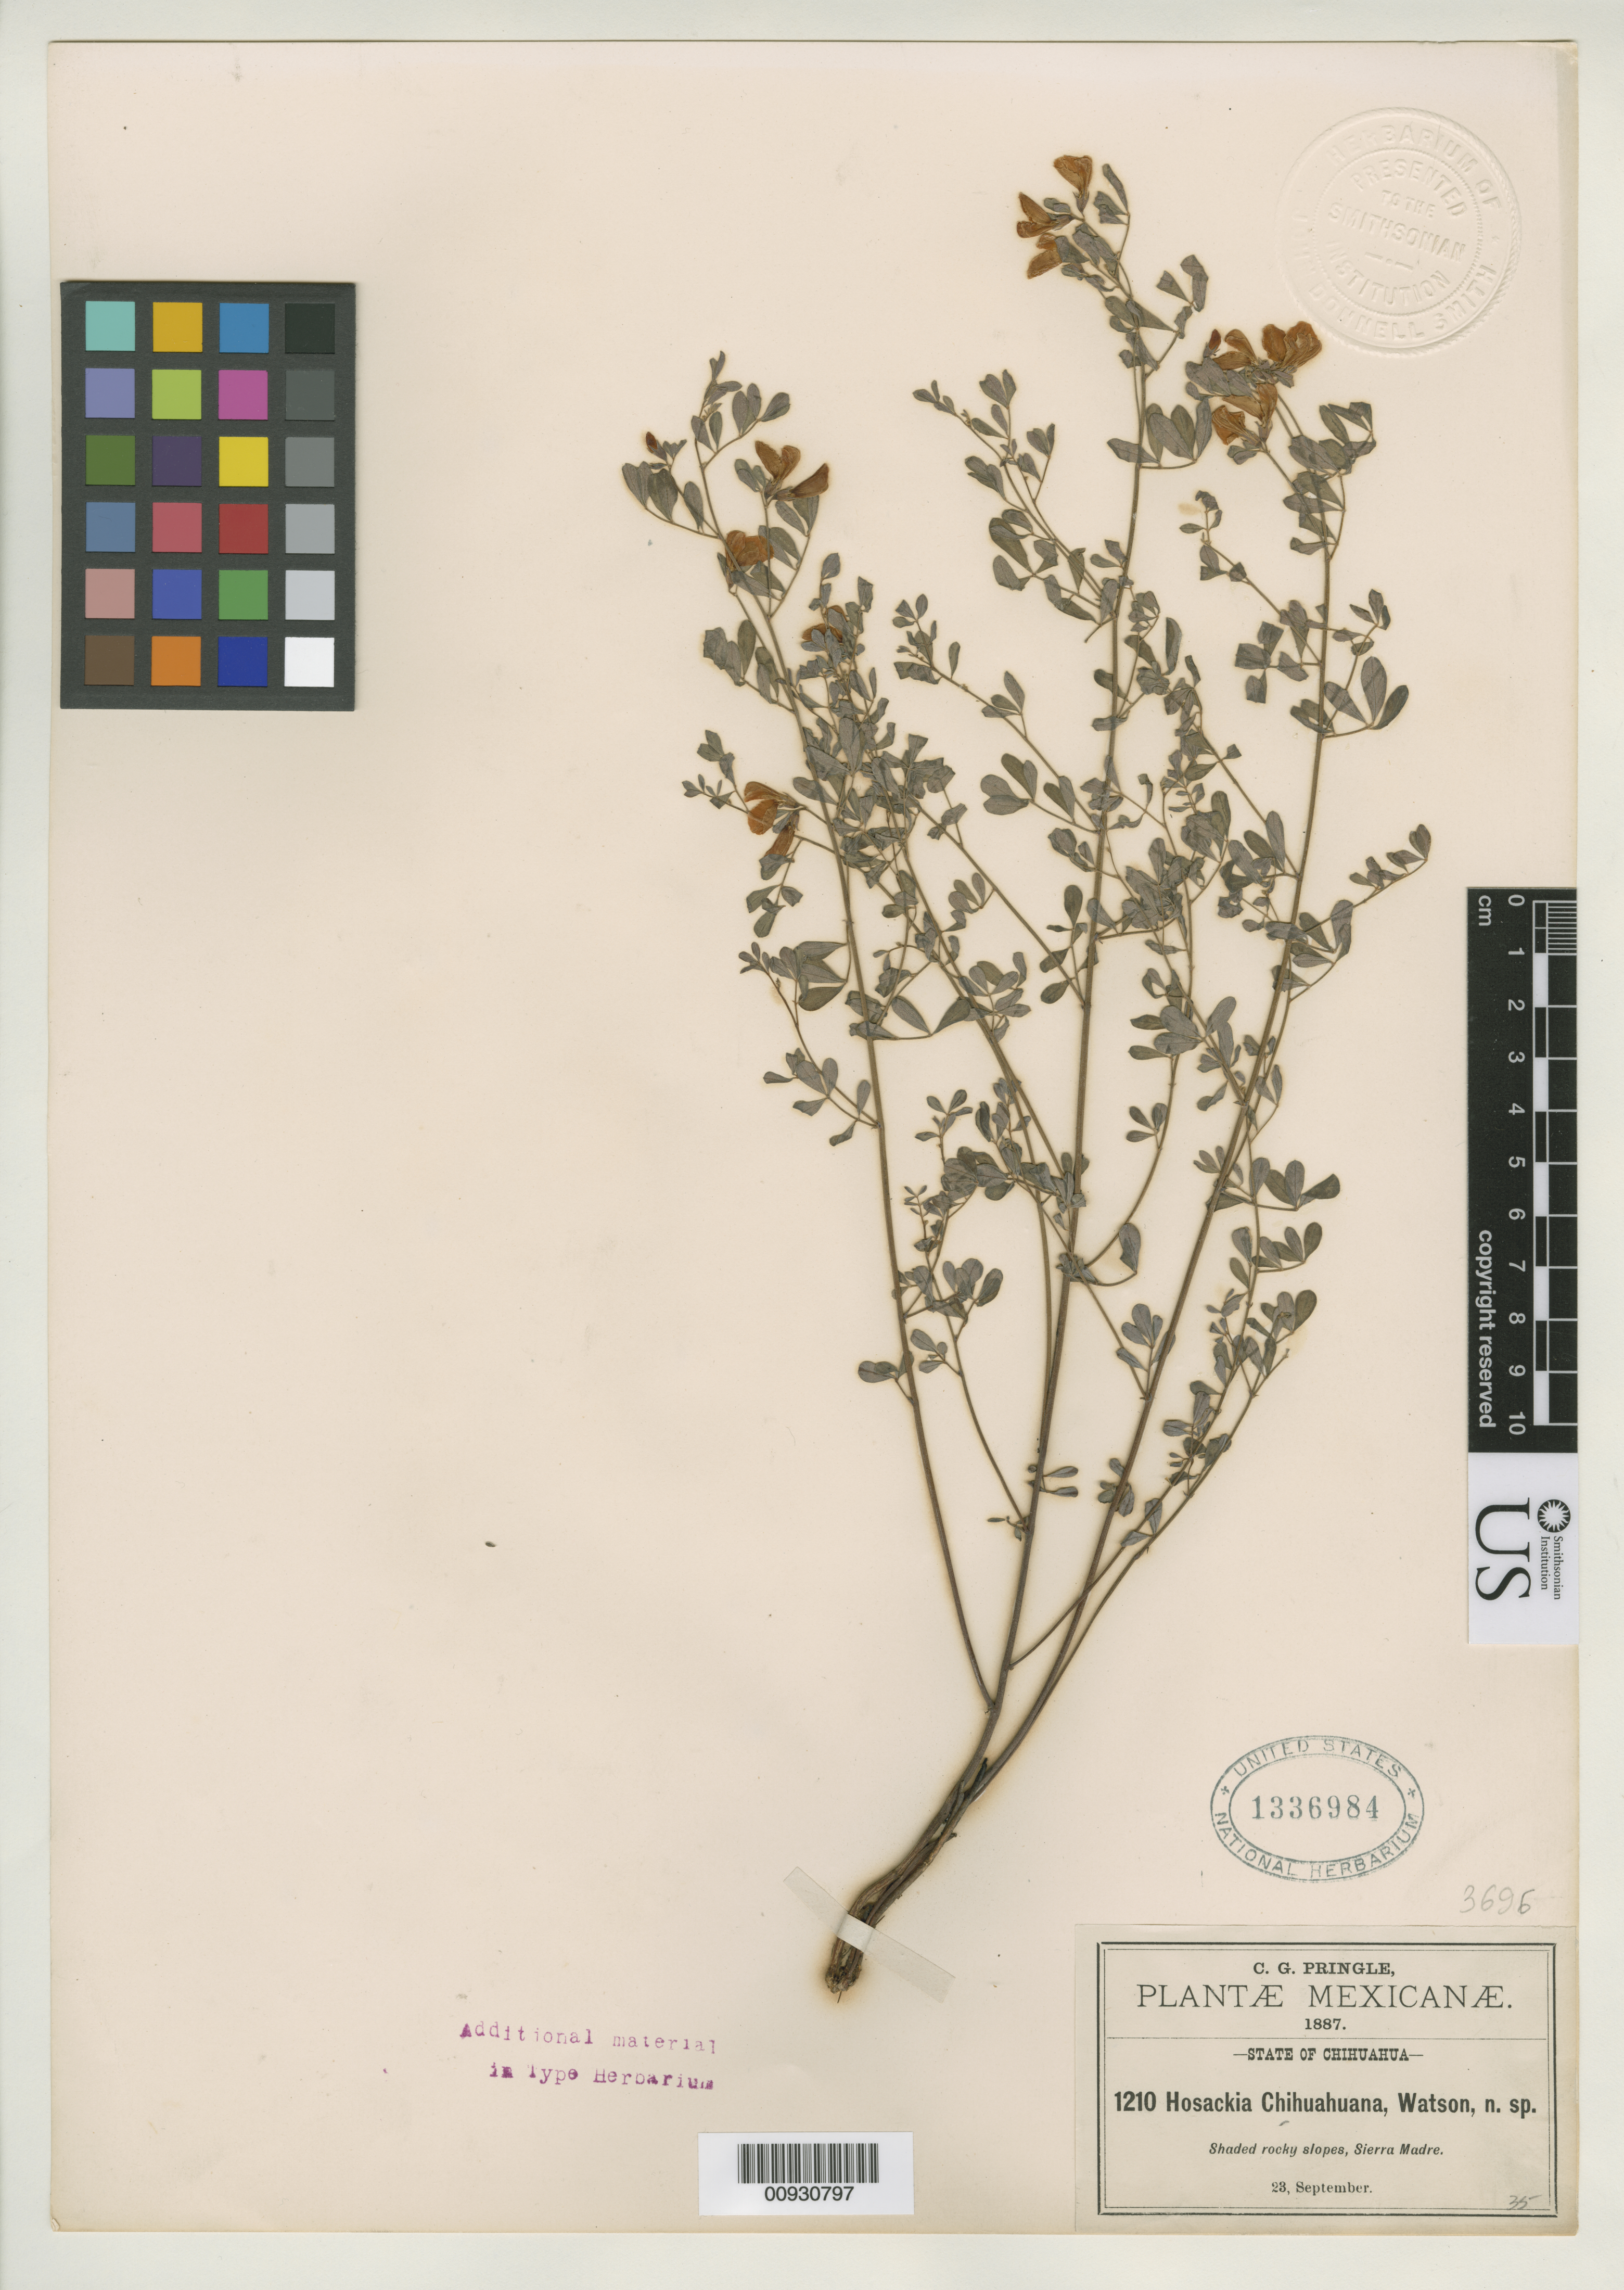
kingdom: Plantae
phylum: Tracheophyta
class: Magnoliopsida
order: Fabales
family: Fabaceae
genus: Hosackia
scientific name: Hosackia chihuahuana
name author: S. Watson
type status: Isotype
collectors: C. G. Pringle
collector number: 1210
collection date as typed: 23 Sep 1887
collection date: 1887-09-23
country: Mexico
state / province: Chihuahua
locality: Sierra Madre.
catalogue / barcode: US 1336984